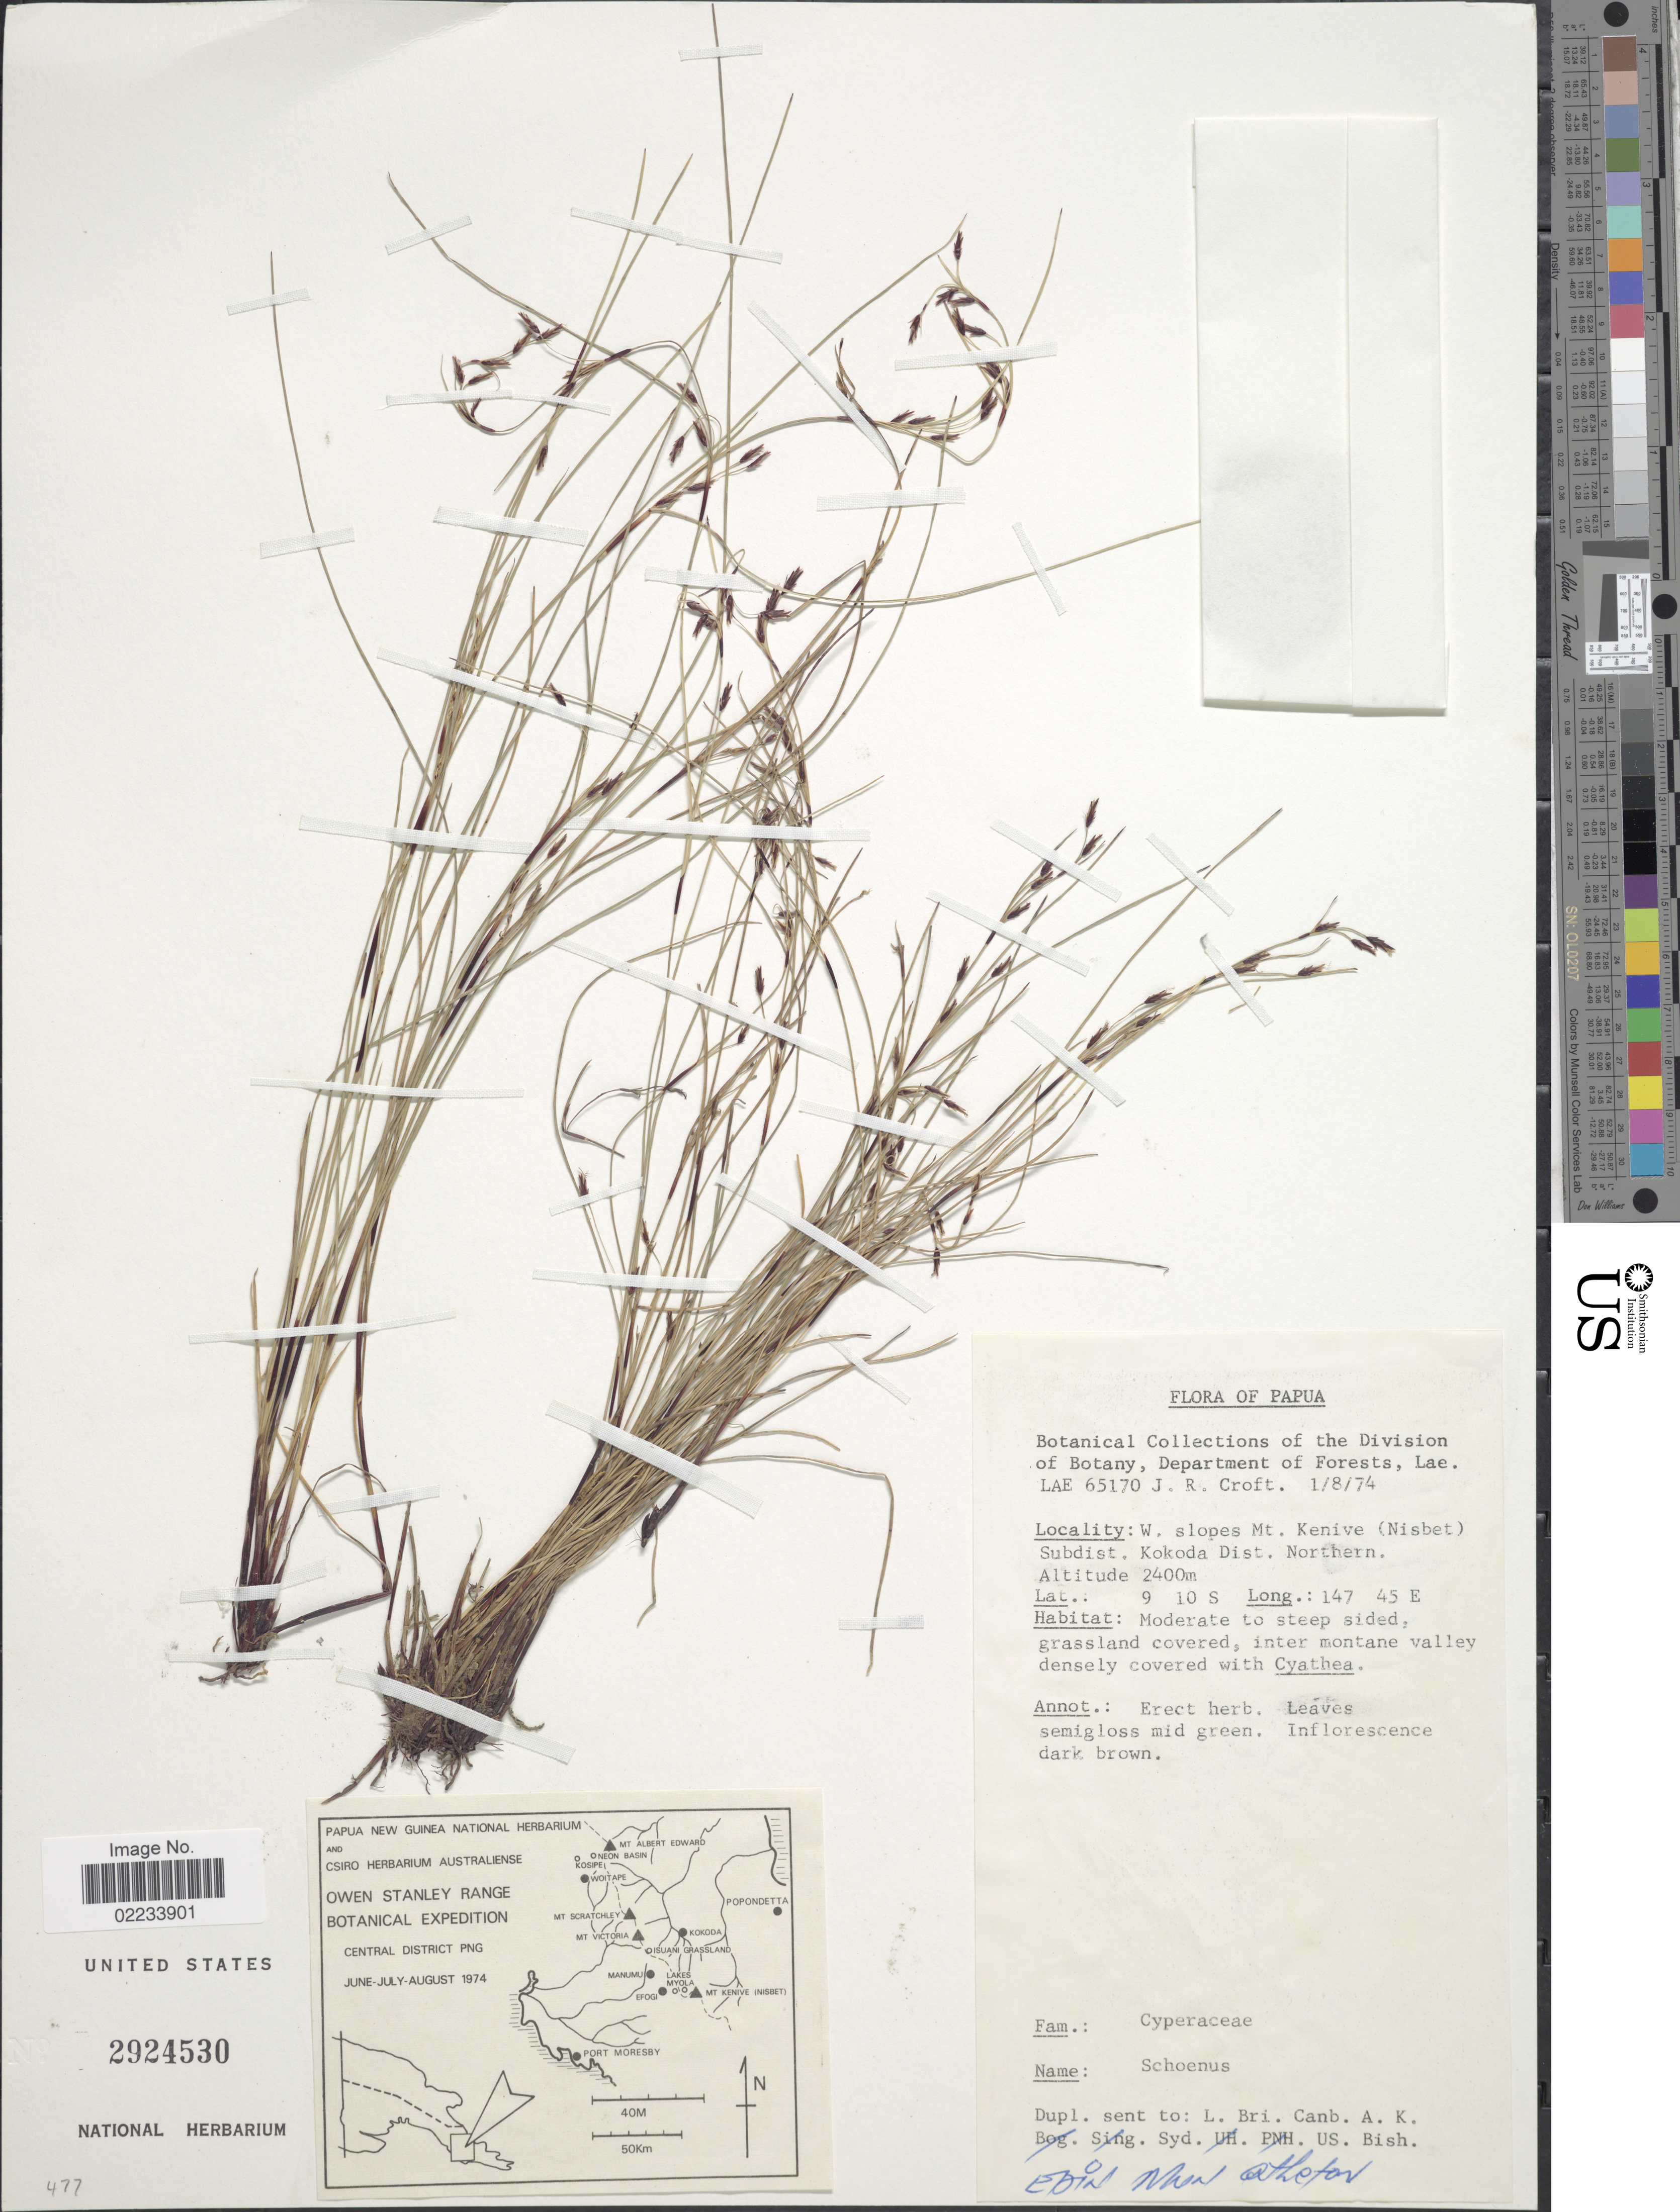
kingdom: Plantae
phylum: Tracheophyta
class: Liliopsida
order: Poales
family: Cyperaceae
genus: Schoenus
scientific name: Schoenus curvulus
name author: F. Muell.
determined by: Strong, Mark T., (BOT), Smithsonian Institution - National Museum of Natural History (UNITED STATES)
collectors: J. R. Croft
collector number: LAE 65170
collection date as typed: Transcribed d/m/y: 1/8/74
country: Papua New Guinea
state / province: Northern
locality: W. slopes Mt Kenive (Nisbet) Subdist, Kokoda Dist. Northern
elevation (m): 2400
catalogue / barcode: US 2924530